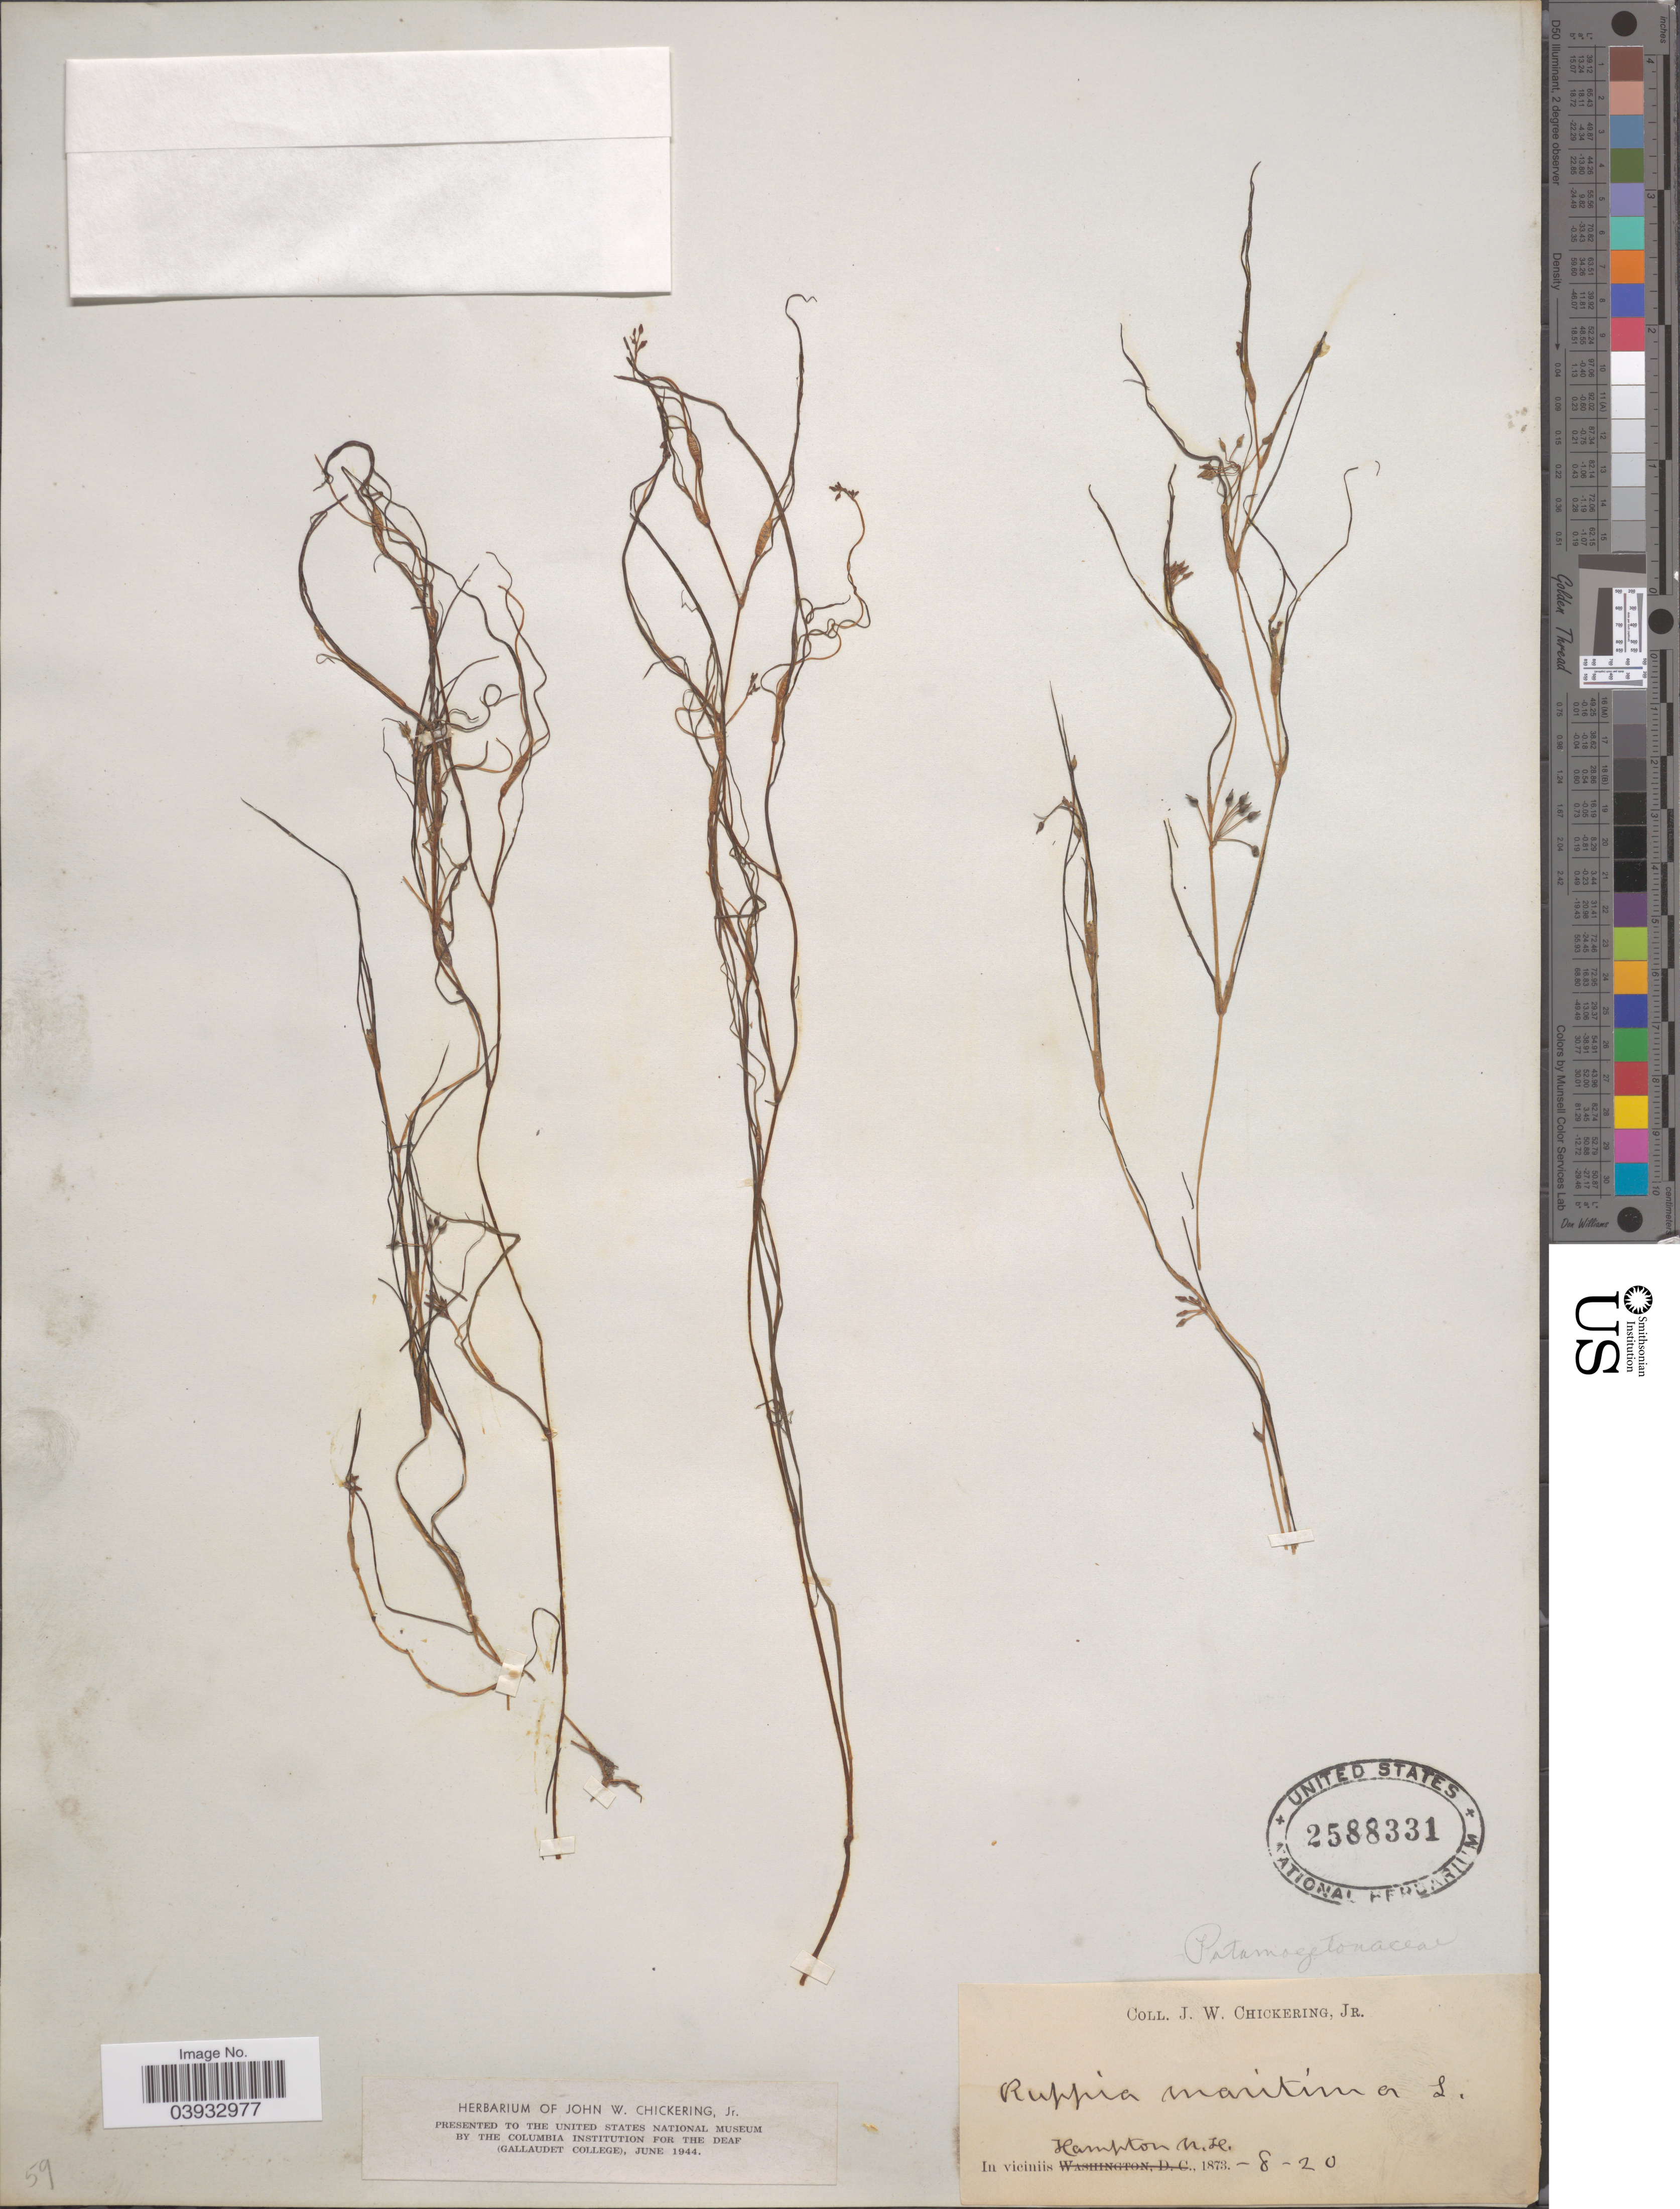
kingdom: Plantae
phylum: Tracheophyta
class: Liliopsida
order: Alismatales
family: Ruppiaceae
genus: Ruppia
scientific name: Ruppia maritima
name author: L.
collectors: J. W. Chickering Jr.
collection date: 1873-08-20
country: United States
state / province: New Hampshire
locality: In viciniis Hampton.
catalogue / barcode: US 2588331